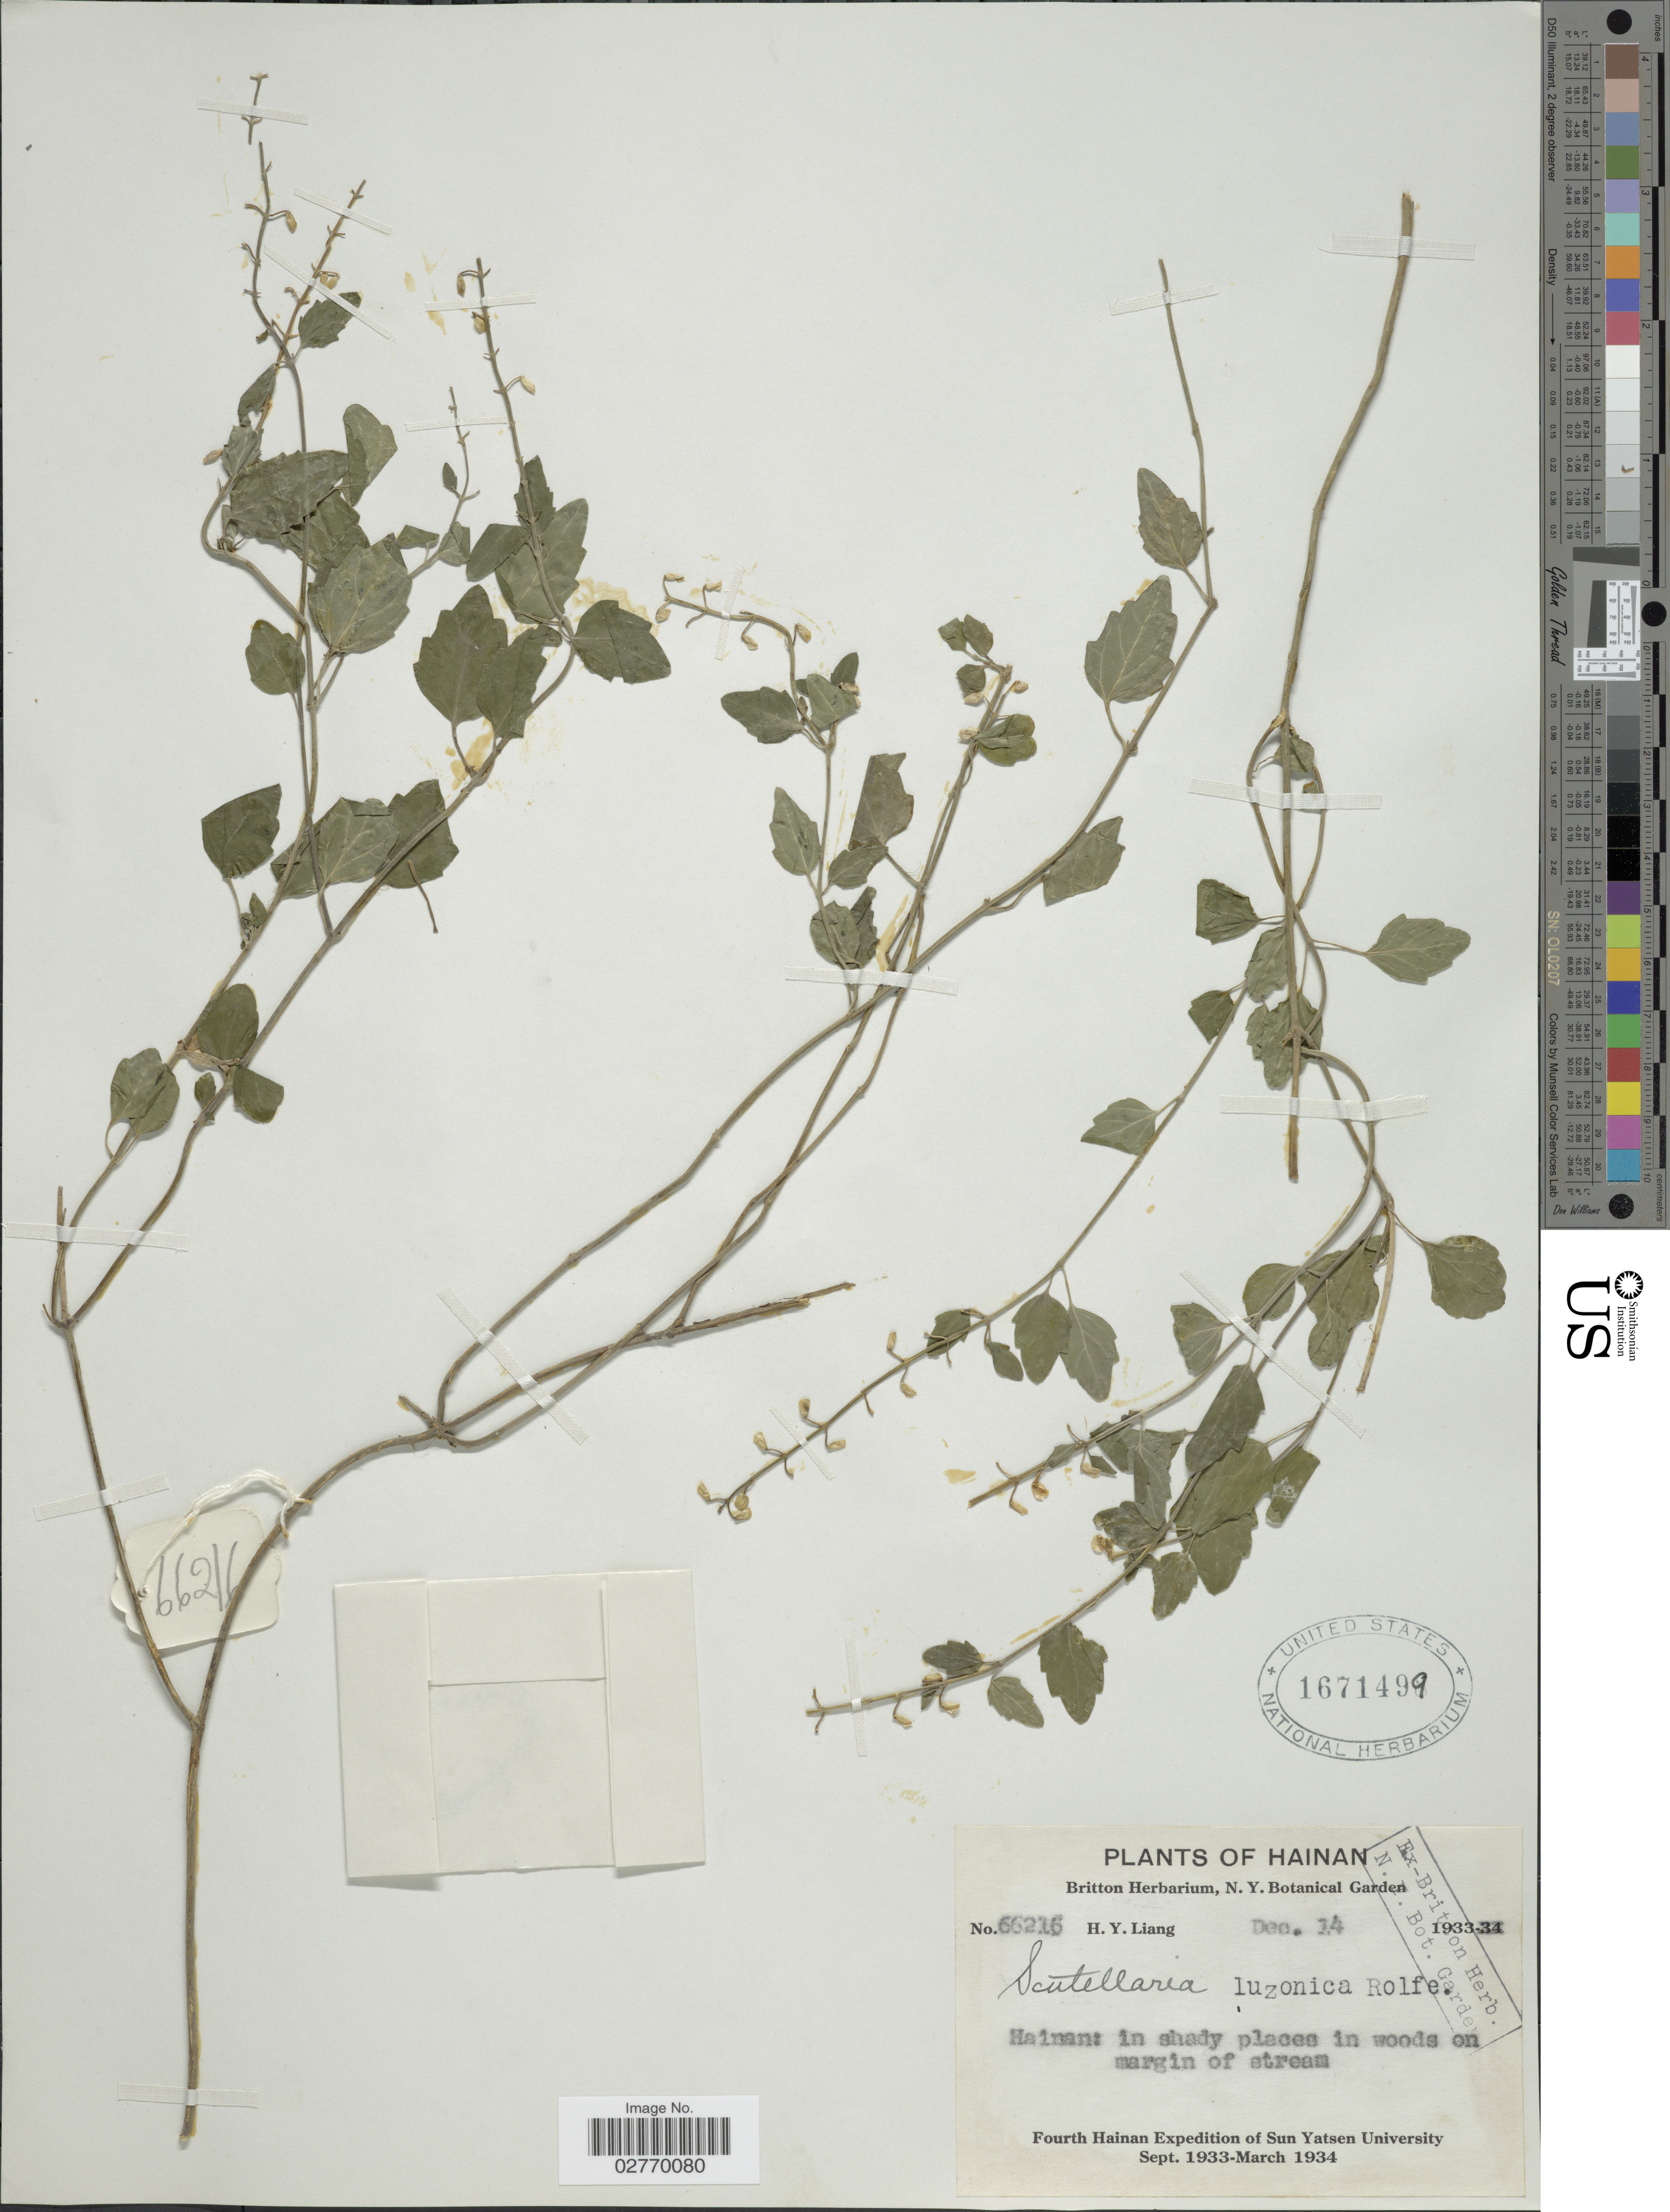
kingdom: Plantae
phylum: Tracheophyta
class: Magnoliopsida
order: Lamiales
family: Lamiaceae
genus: Scutellaria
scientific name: Scutellaria luzonica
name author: Rolfe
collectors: H. Y. Liang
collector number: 66216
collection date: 1933-12-14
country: China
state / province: Hainan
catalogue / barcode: US 1671499